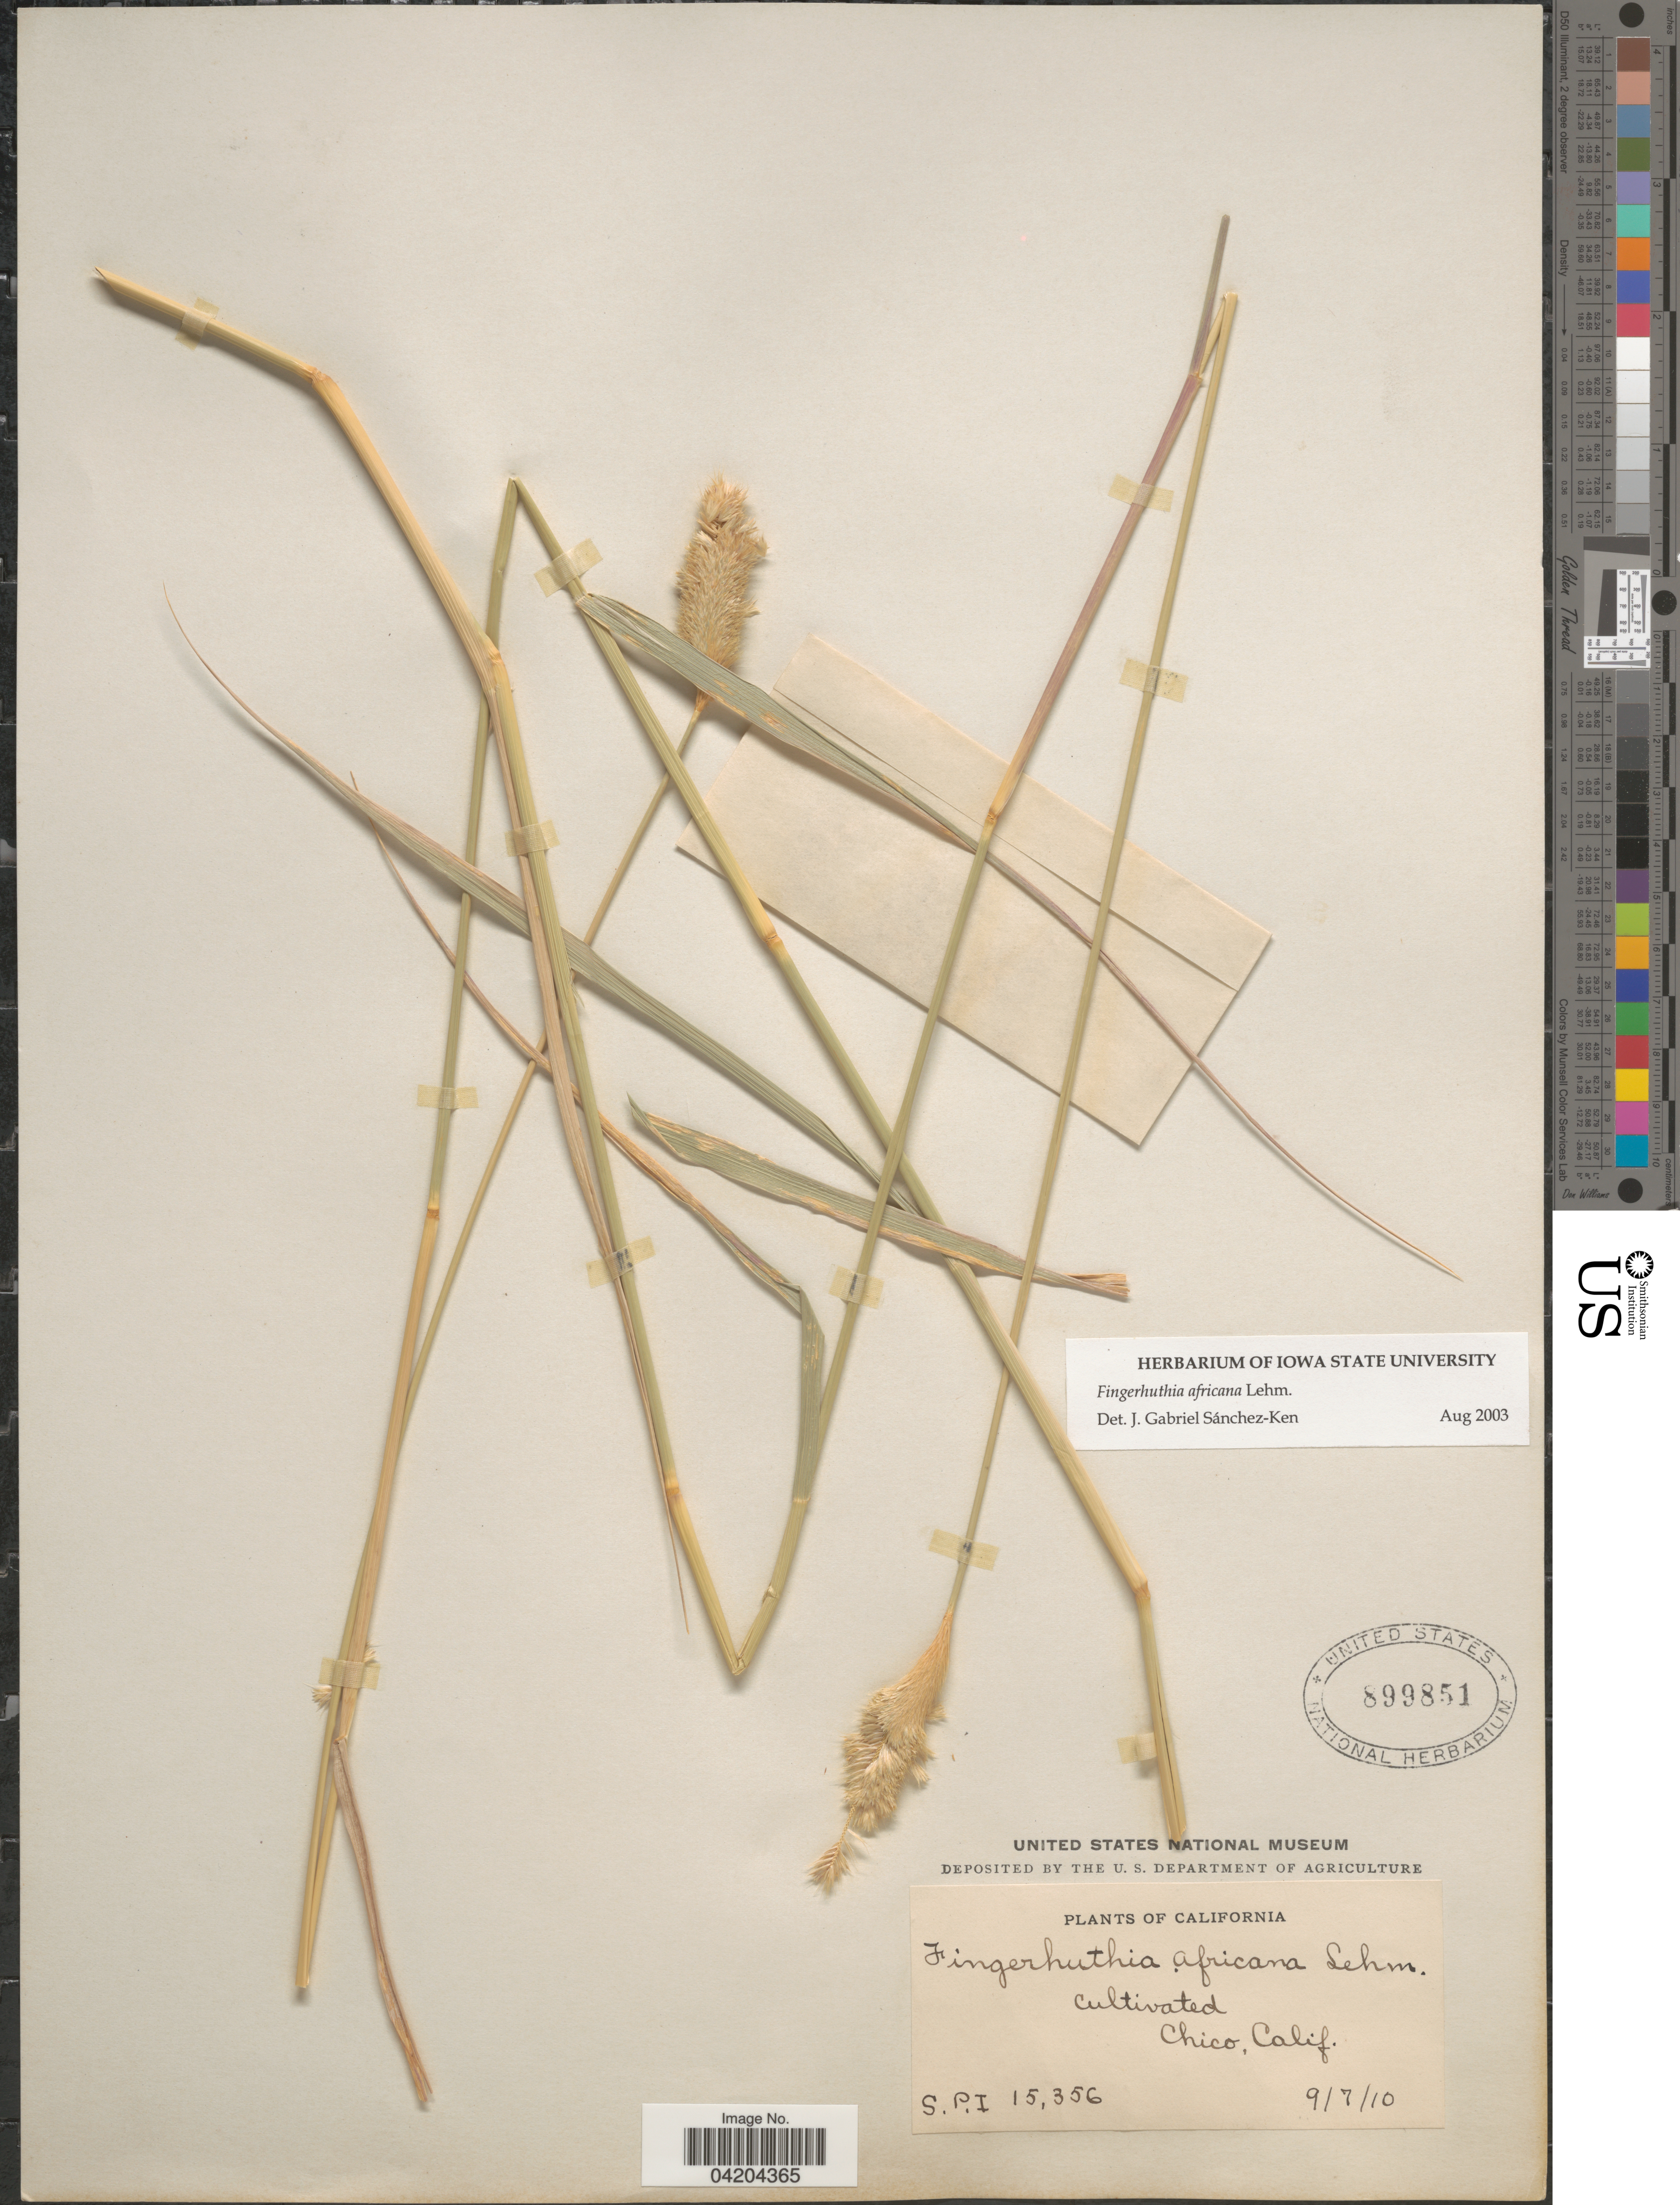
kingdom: Plantae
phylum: Tracheophyta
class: Liliopsida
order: Poales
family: Poaceae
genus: Fingerhuthia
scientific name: Fingerhuthia africana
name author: Nees ex Lehm.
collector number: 15356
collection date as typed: Transcribed d/m/y: 7/9/10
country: United States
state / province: California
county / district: Butte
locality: Chico.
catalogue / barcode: US 899851